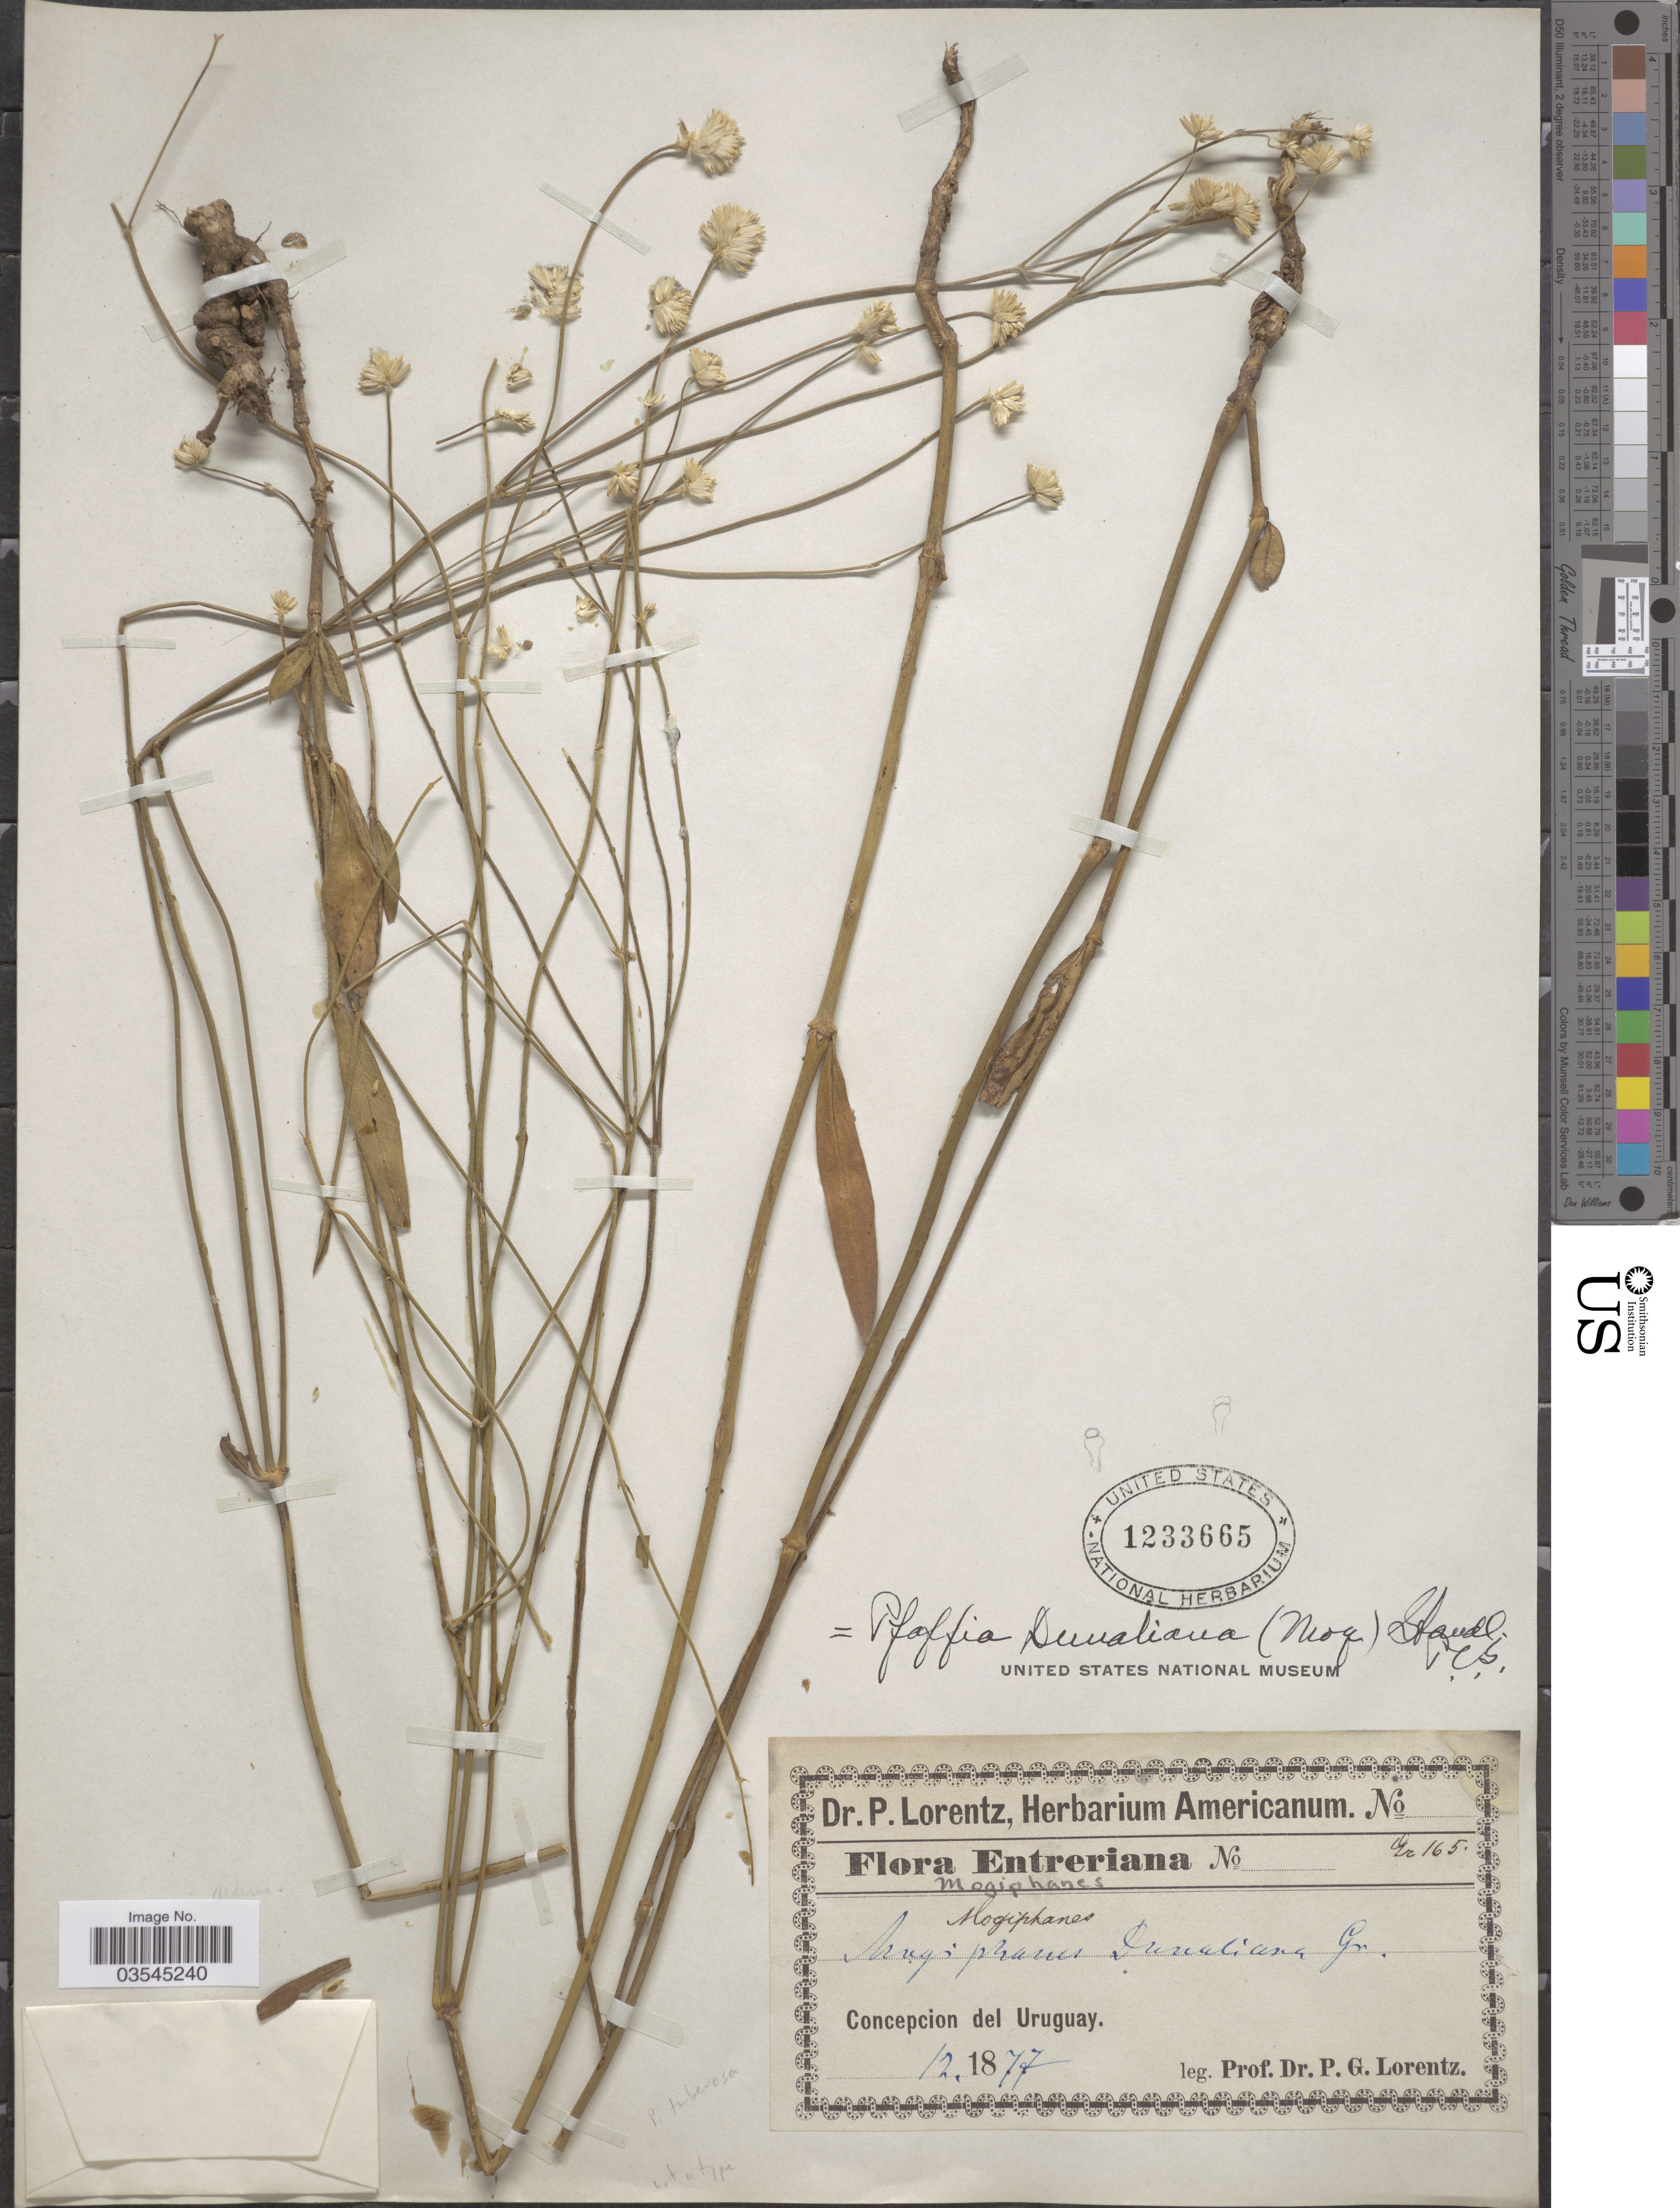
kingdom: Plantae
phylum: Tracheophyta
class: Magnoliopsida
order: Caryophyllales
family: Amaranthaceae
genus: Pfaffia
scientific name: Pfaffia glomerata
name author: (Spreng.) Pedersen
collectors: P. G. Lorentz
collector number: Gr165*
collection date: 1877-12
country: Uruguay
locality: Entreriana. Concepcion del Uruguay.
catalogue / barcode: US 1233665